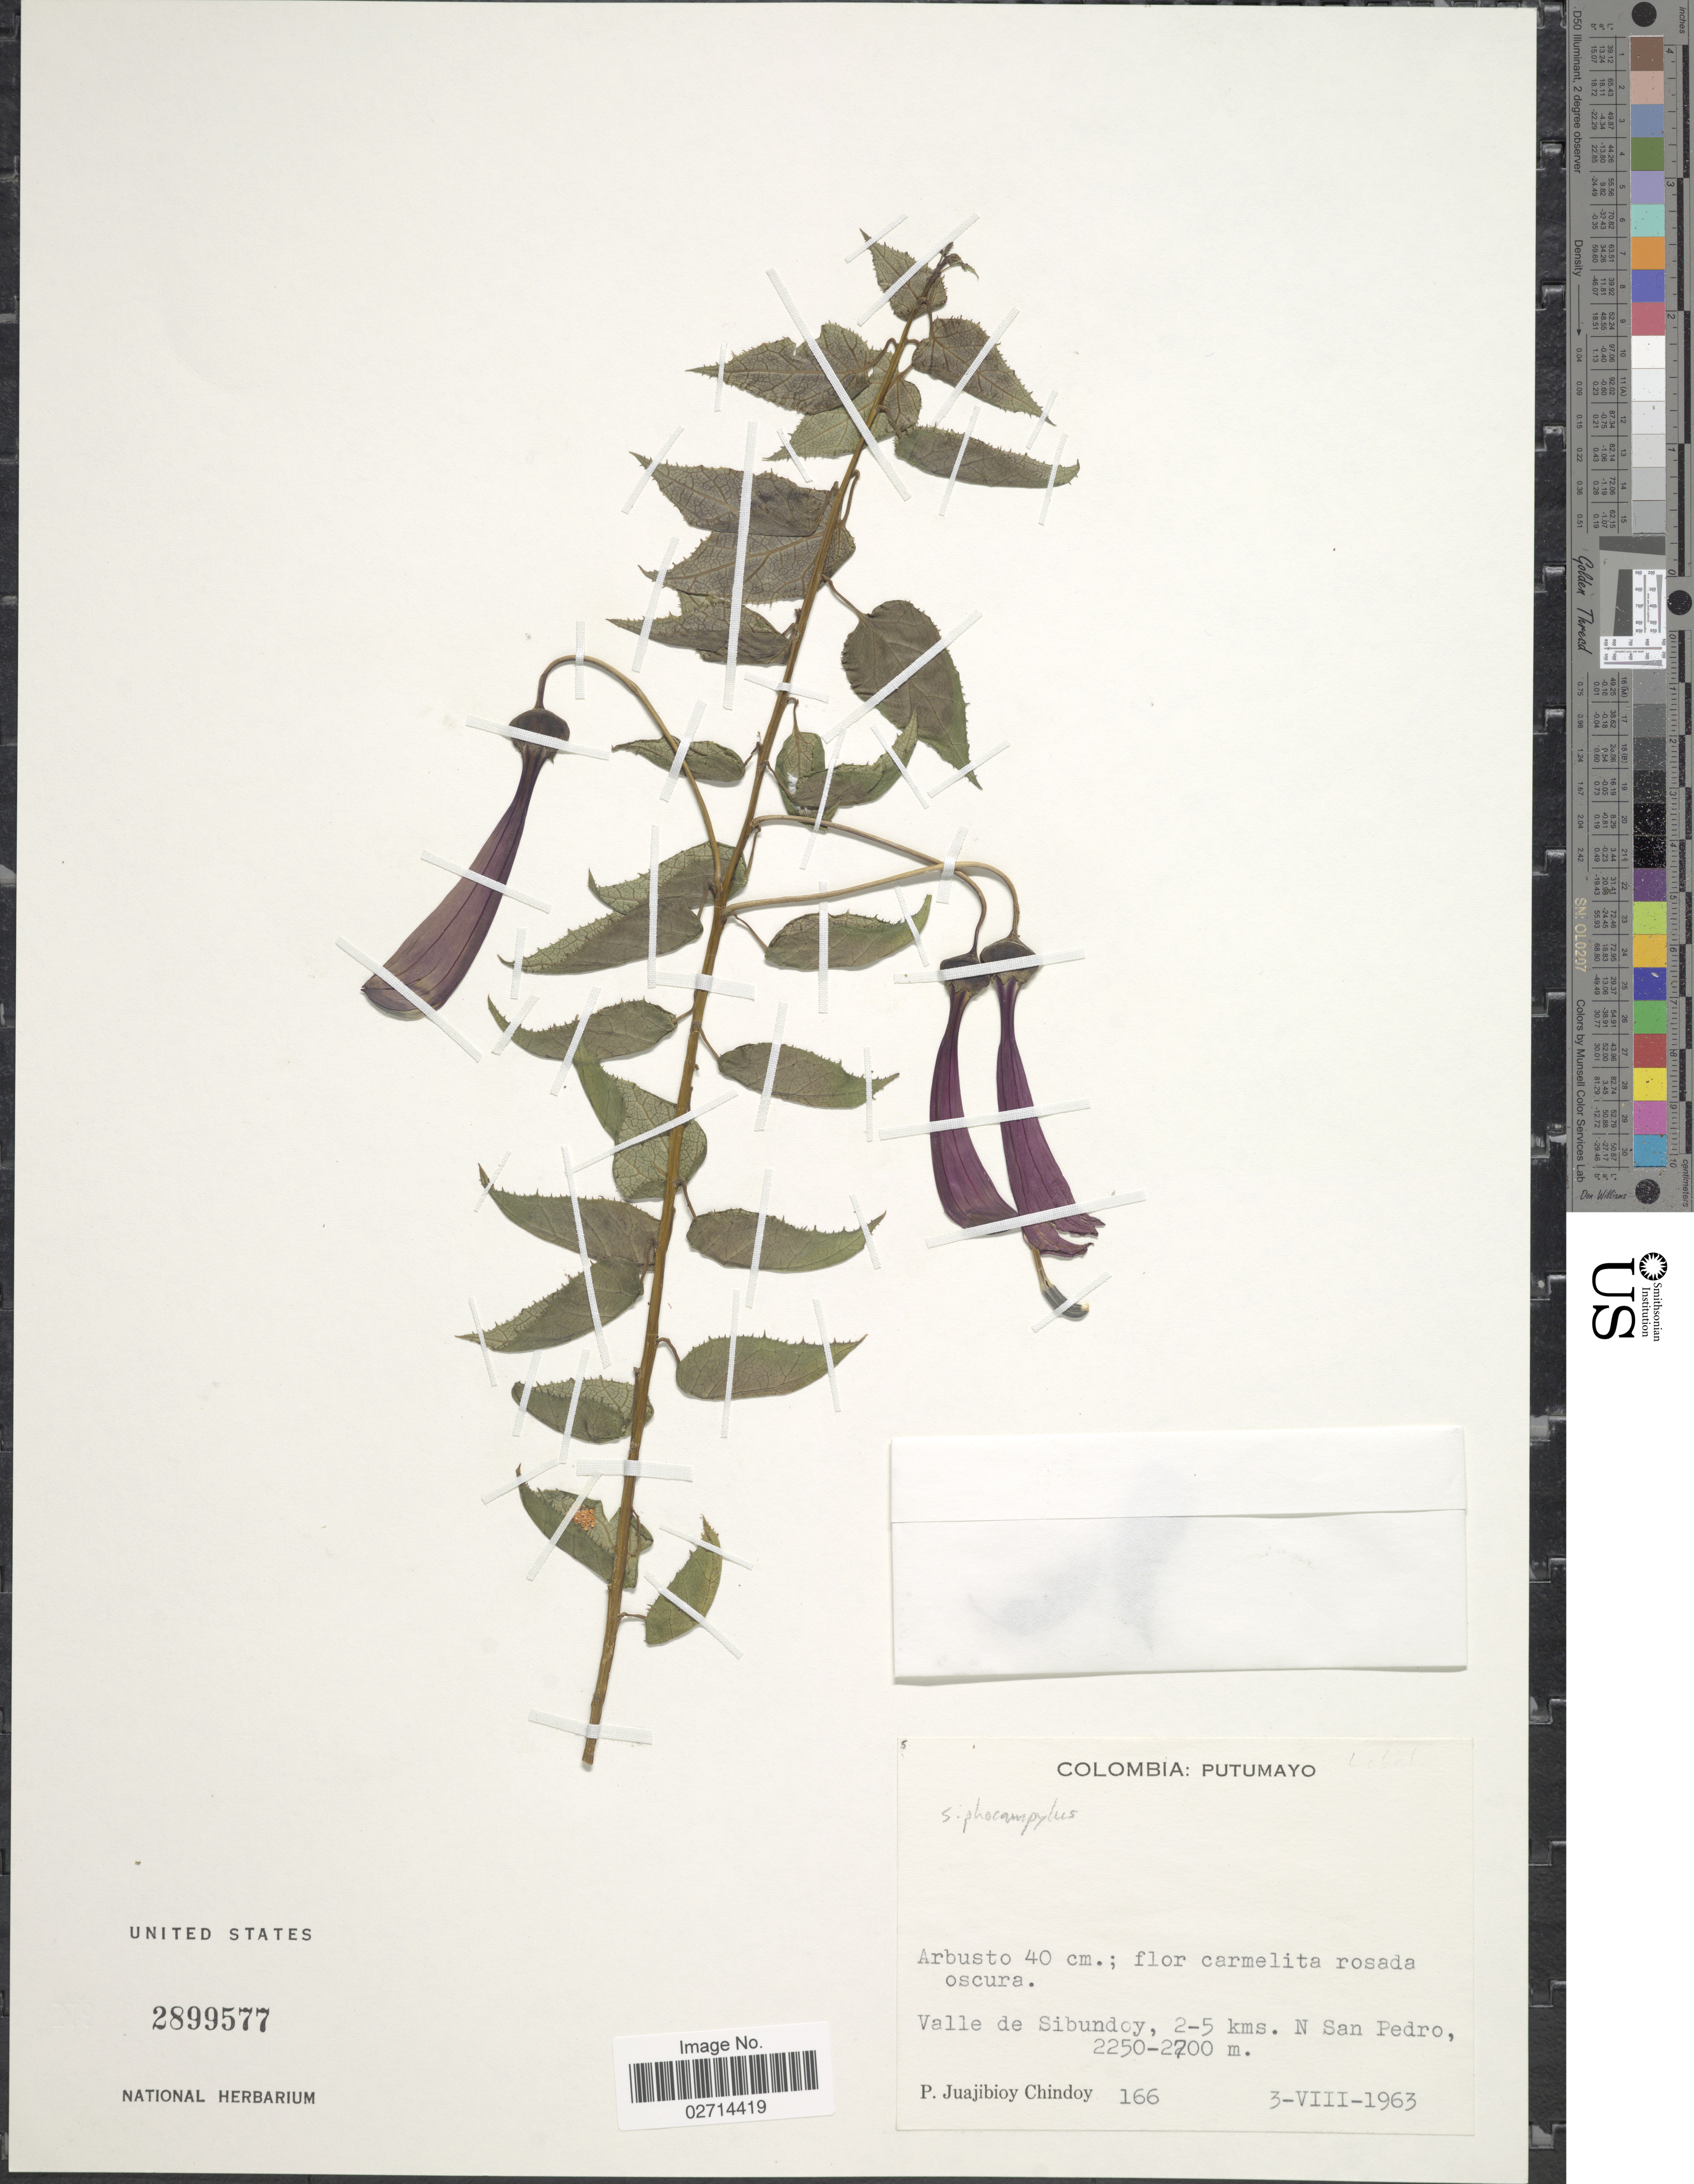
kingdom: Plantae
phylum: Tracheophyta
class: Magnoliopsida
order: Asterales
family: Campanulaceae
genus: Siphocampylus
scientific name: Siphocampylus sp.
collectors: P. Juajibioy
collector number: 166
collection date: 1963-08-03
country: Colombia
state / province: Putumayo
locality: Valle de Sibundoy, 2-5 kms. N San Pedro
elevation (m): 2250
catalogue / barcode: US 2899577